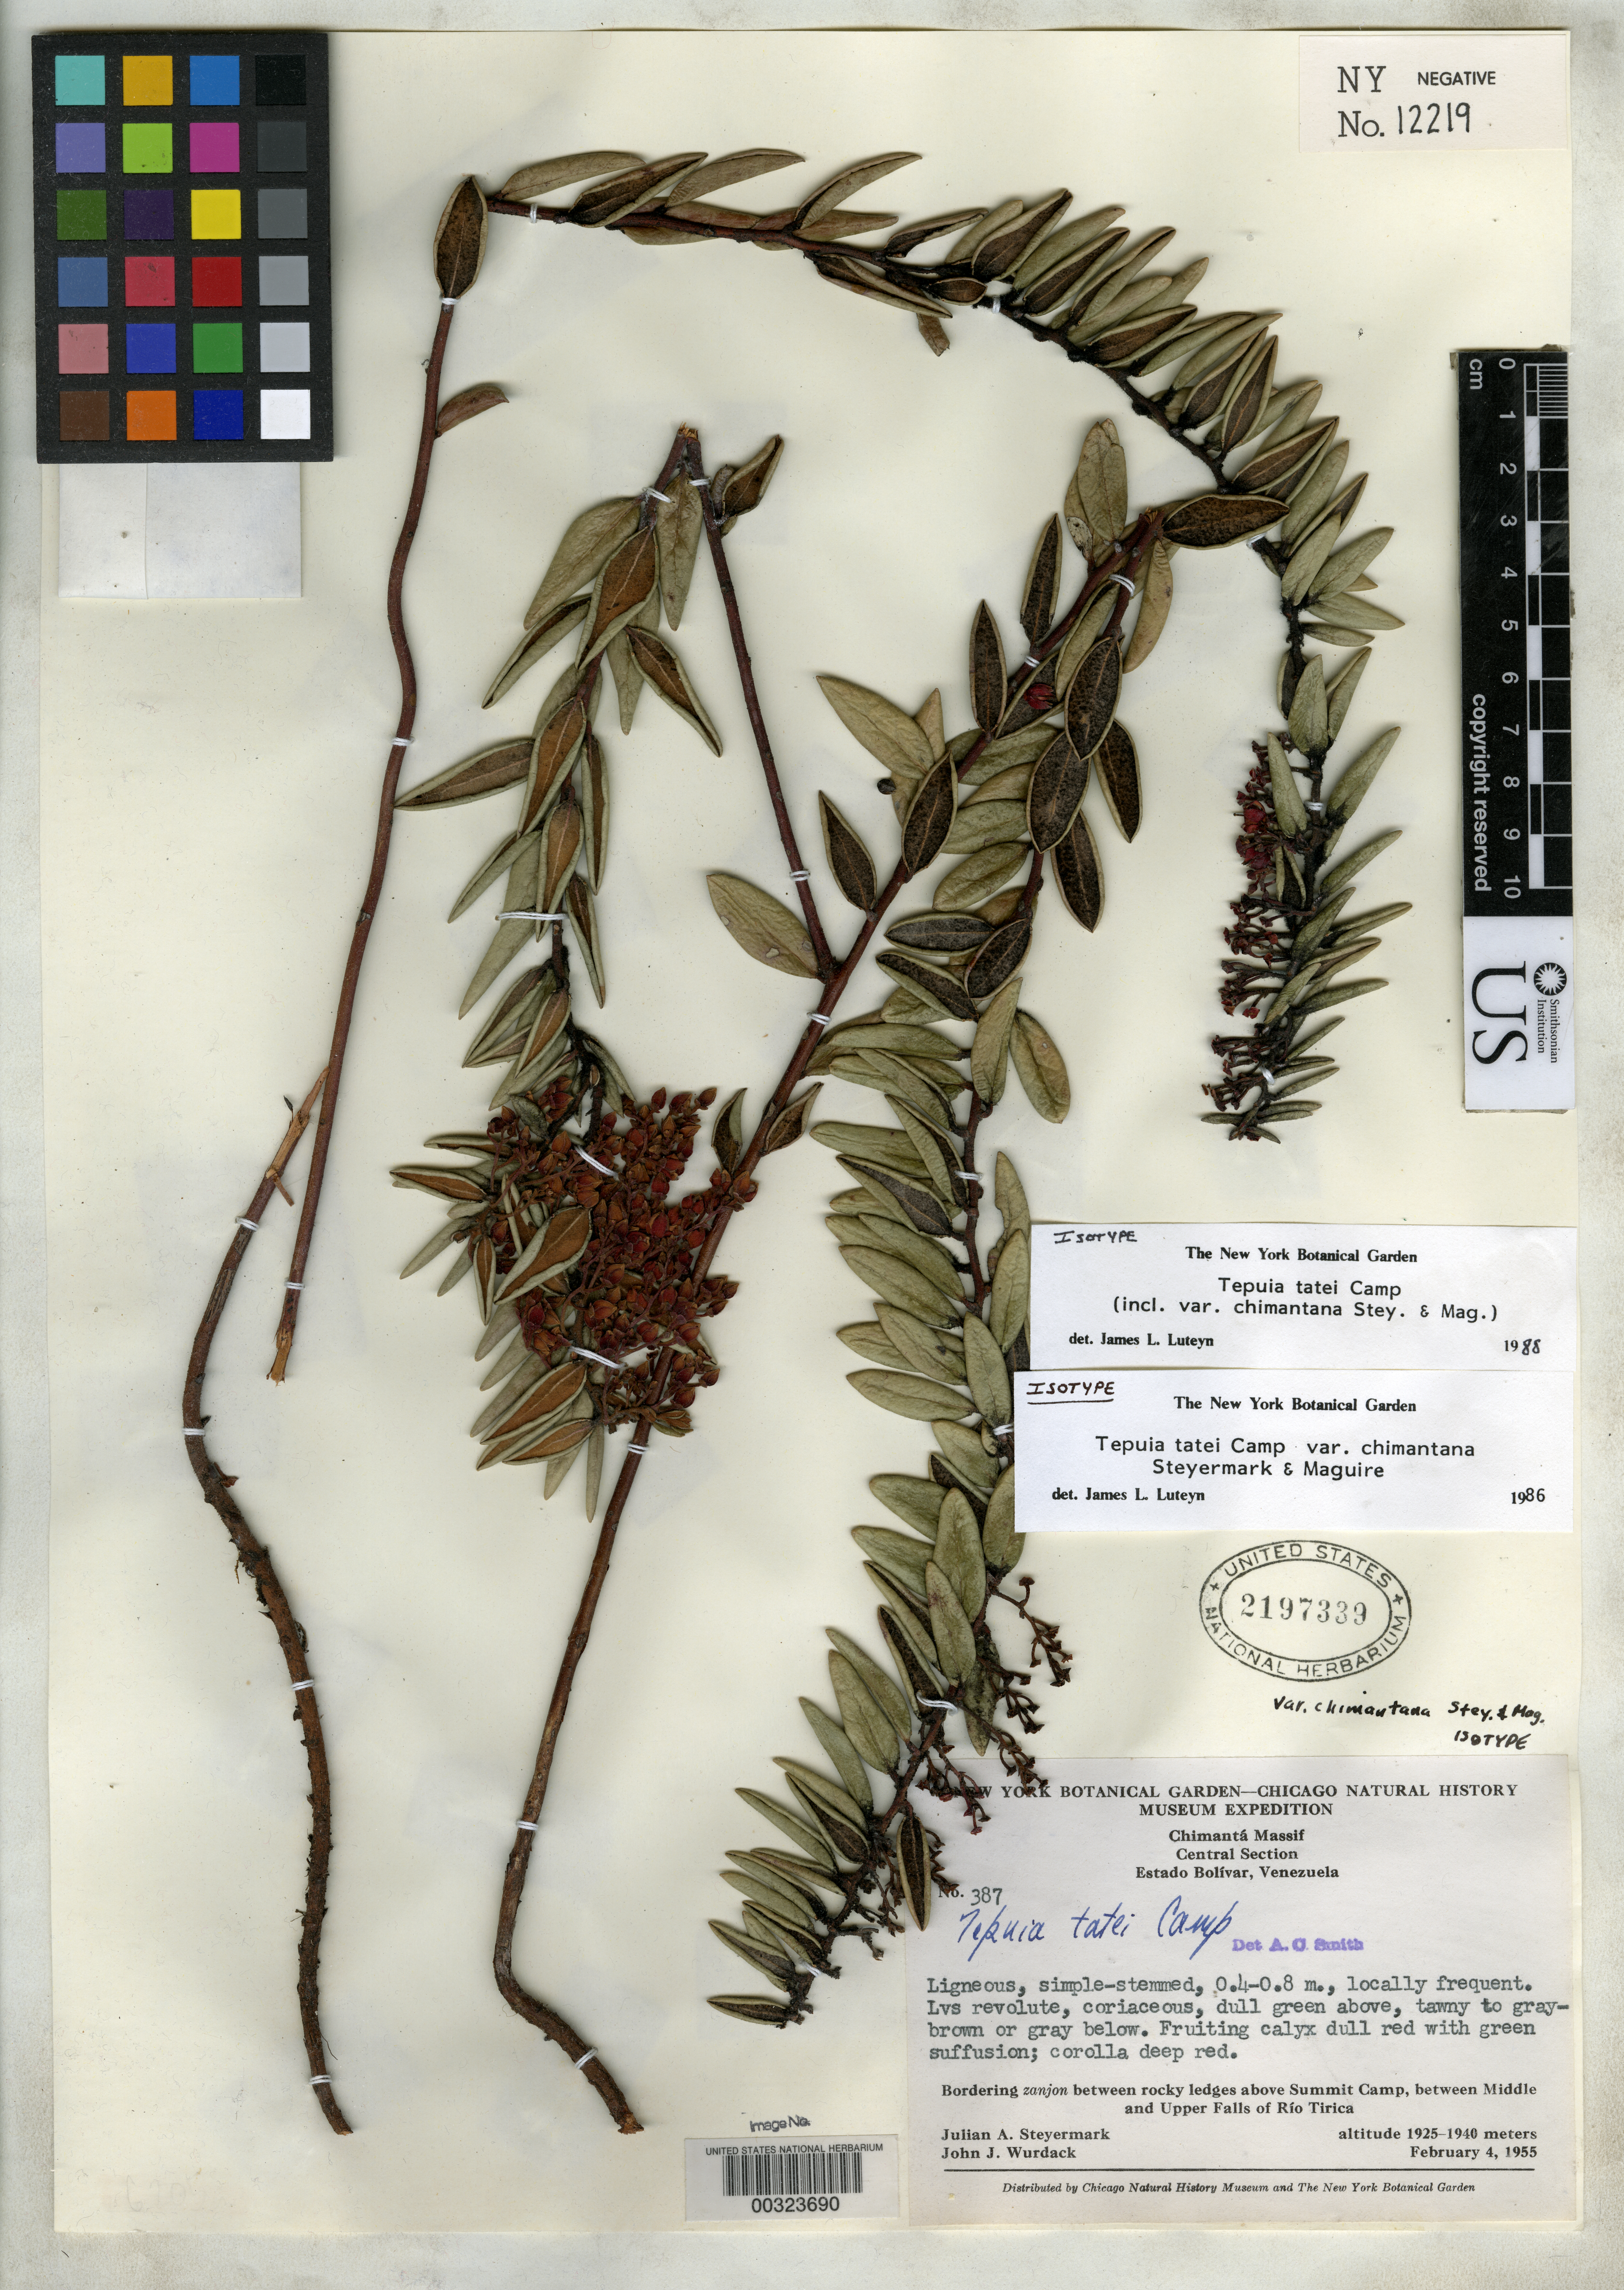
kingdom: Plantae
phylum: Tracheophyta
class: Magnoliopsida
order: Ericales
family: Ericaceae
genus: Tepuia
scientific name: Tepuia tatei var. chimantana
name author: Steyerm. & Maguire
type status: Isotype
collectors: J. Steyermark & J. J. Wurdack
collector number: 387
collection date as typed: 04 Feb 1955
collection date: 1955-02-04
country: Venezuela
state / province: Bolivar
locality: Chimanta Massif, between middle and upper falls of Rio Tirica.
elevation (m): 1925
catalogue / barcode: US 2197339